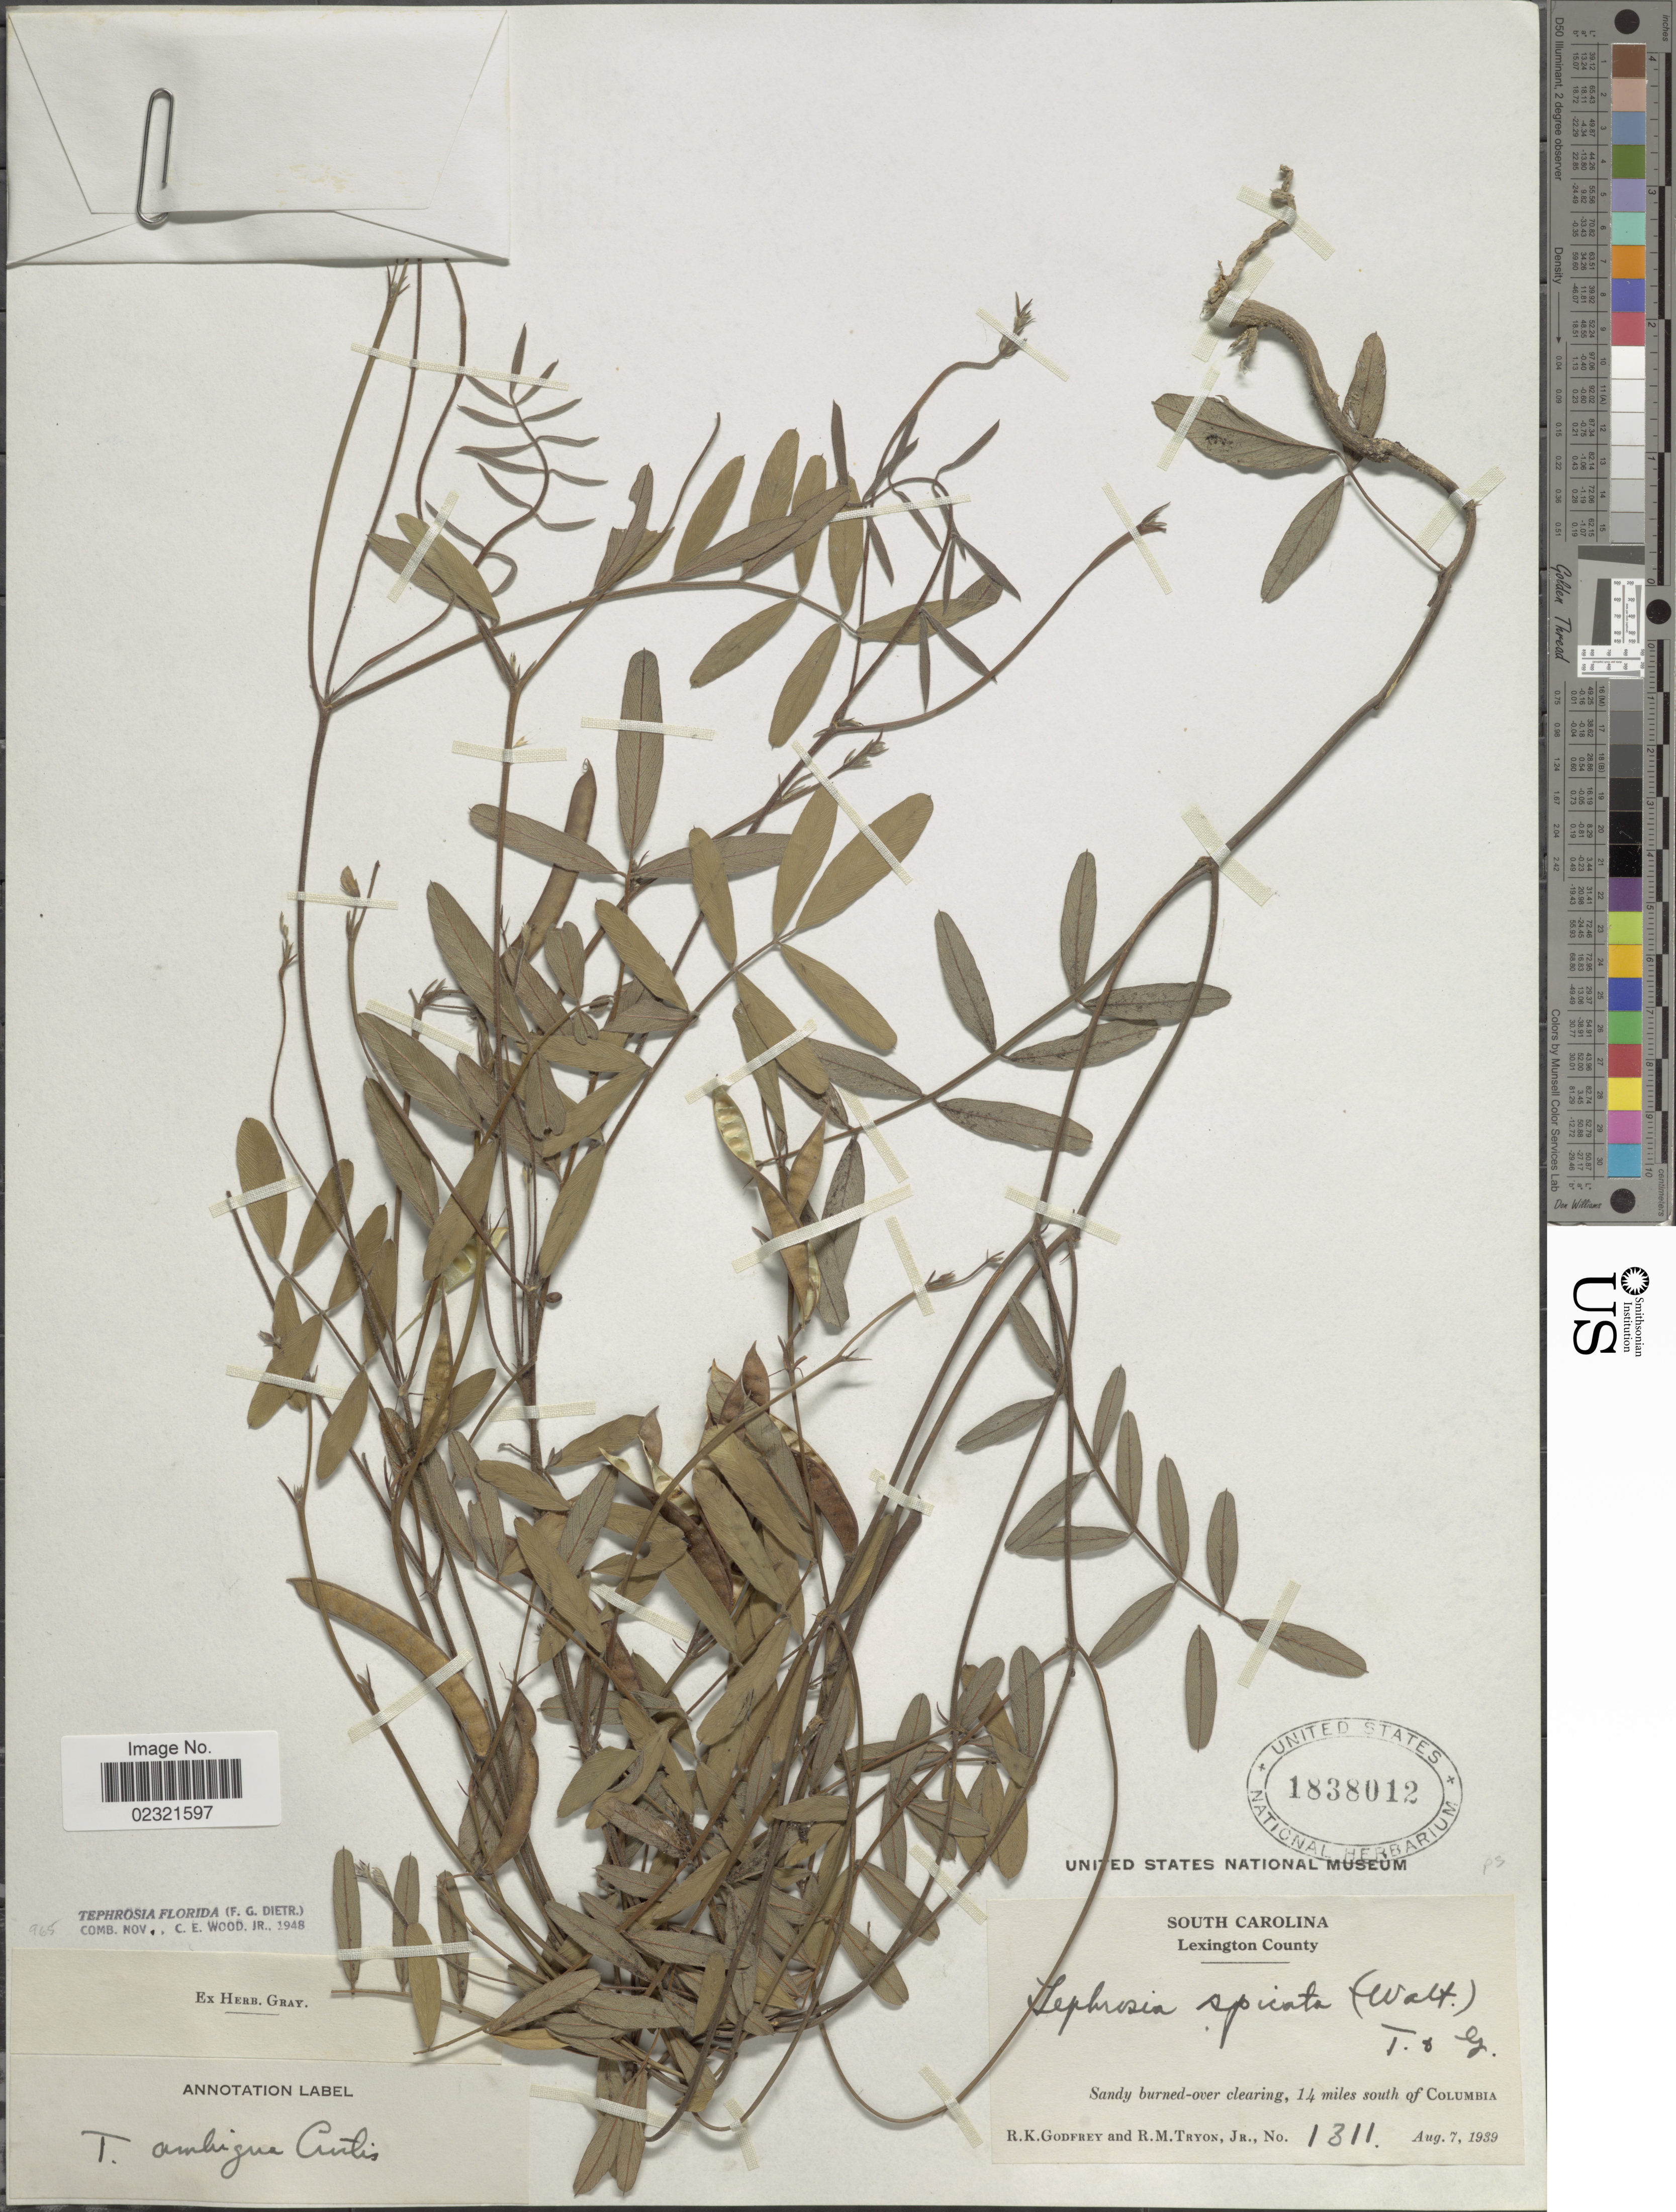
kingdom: Plantae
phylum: Tracheophyta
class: Magnoliopsida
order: Fabales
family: Fabaceae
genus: Tephrosia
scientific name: Tephrosia florida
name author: (Dietr.) C.E. Wood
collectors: R. K. Godfrey & R. M. Tryon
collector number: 1311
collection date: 1939-08-07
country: United States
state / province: South Carolina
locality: Lexington County. 14 miles south of Columbia.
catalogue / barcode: US 1838012